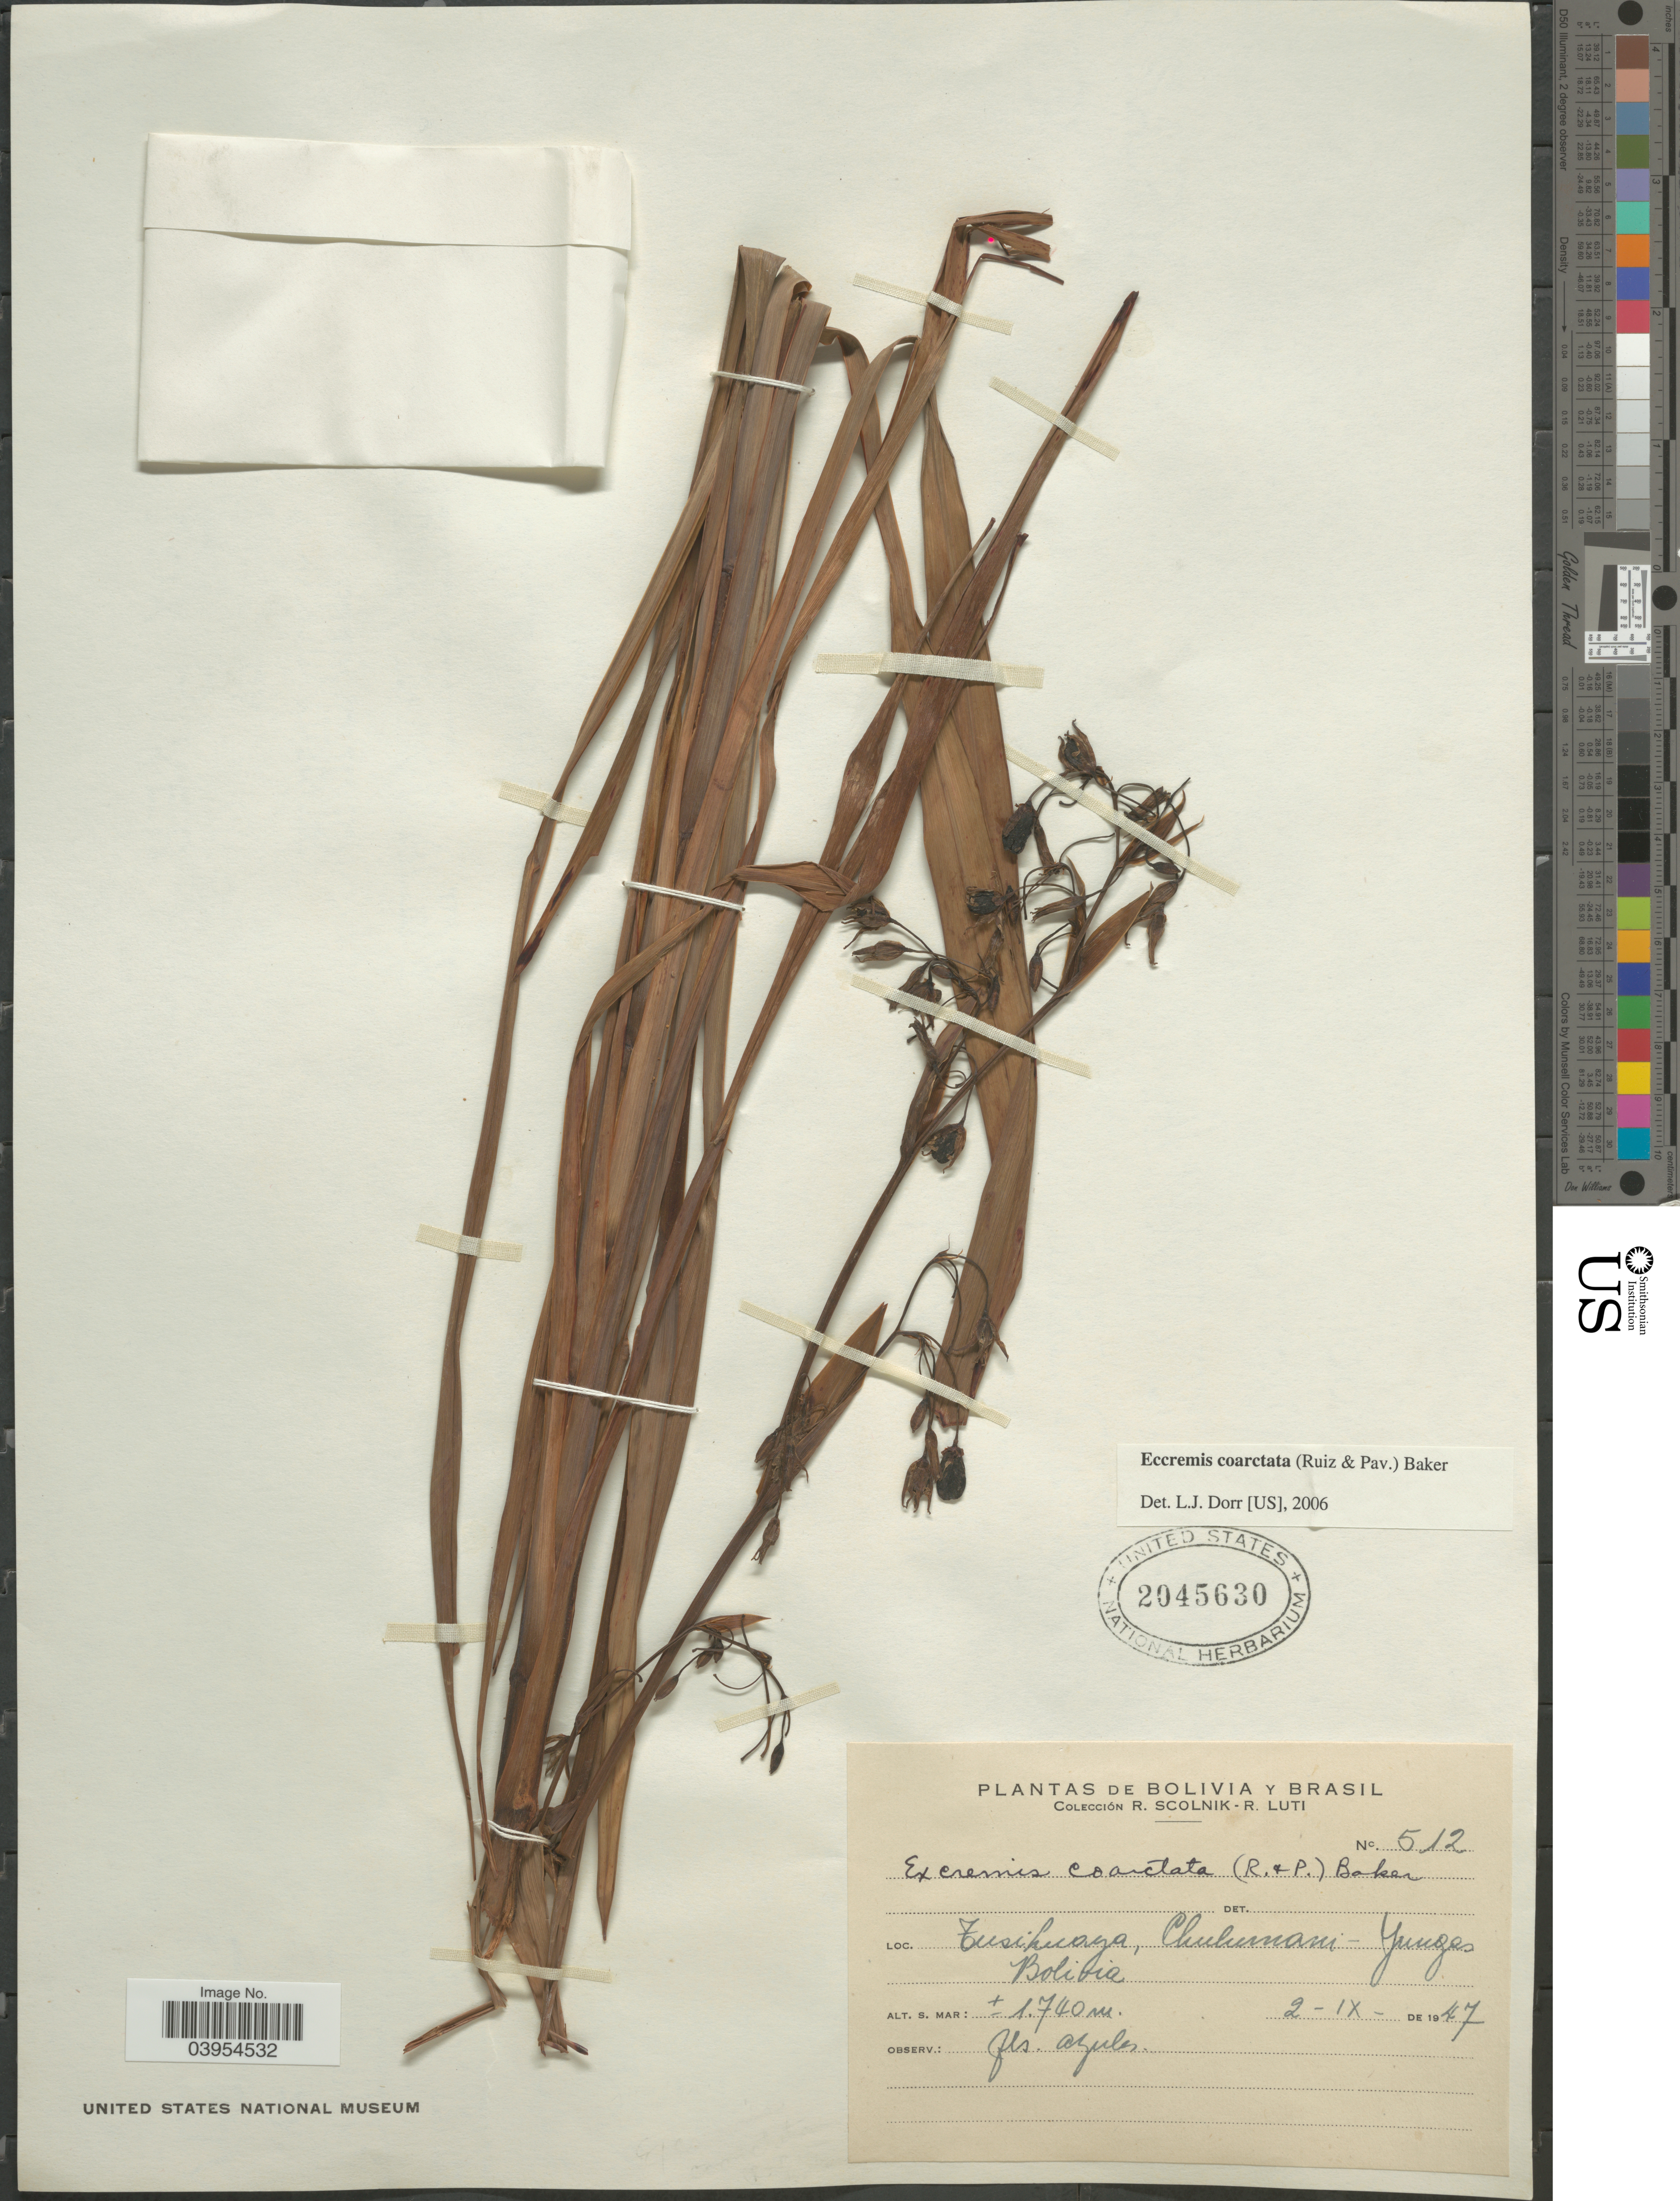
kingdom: Plantae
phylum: Tracheophyta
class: Liliopsida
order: Asparagales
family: Asphodelaceae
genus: Eccremis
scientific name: Eccremis coarctata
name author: Baker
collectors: R. Scolnik & R. Luti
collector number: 512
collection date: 1947-09-02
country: Bolivia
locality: Tusihuaya, Chulumani - Yungas.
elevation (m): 1740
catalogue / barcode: US 2045630